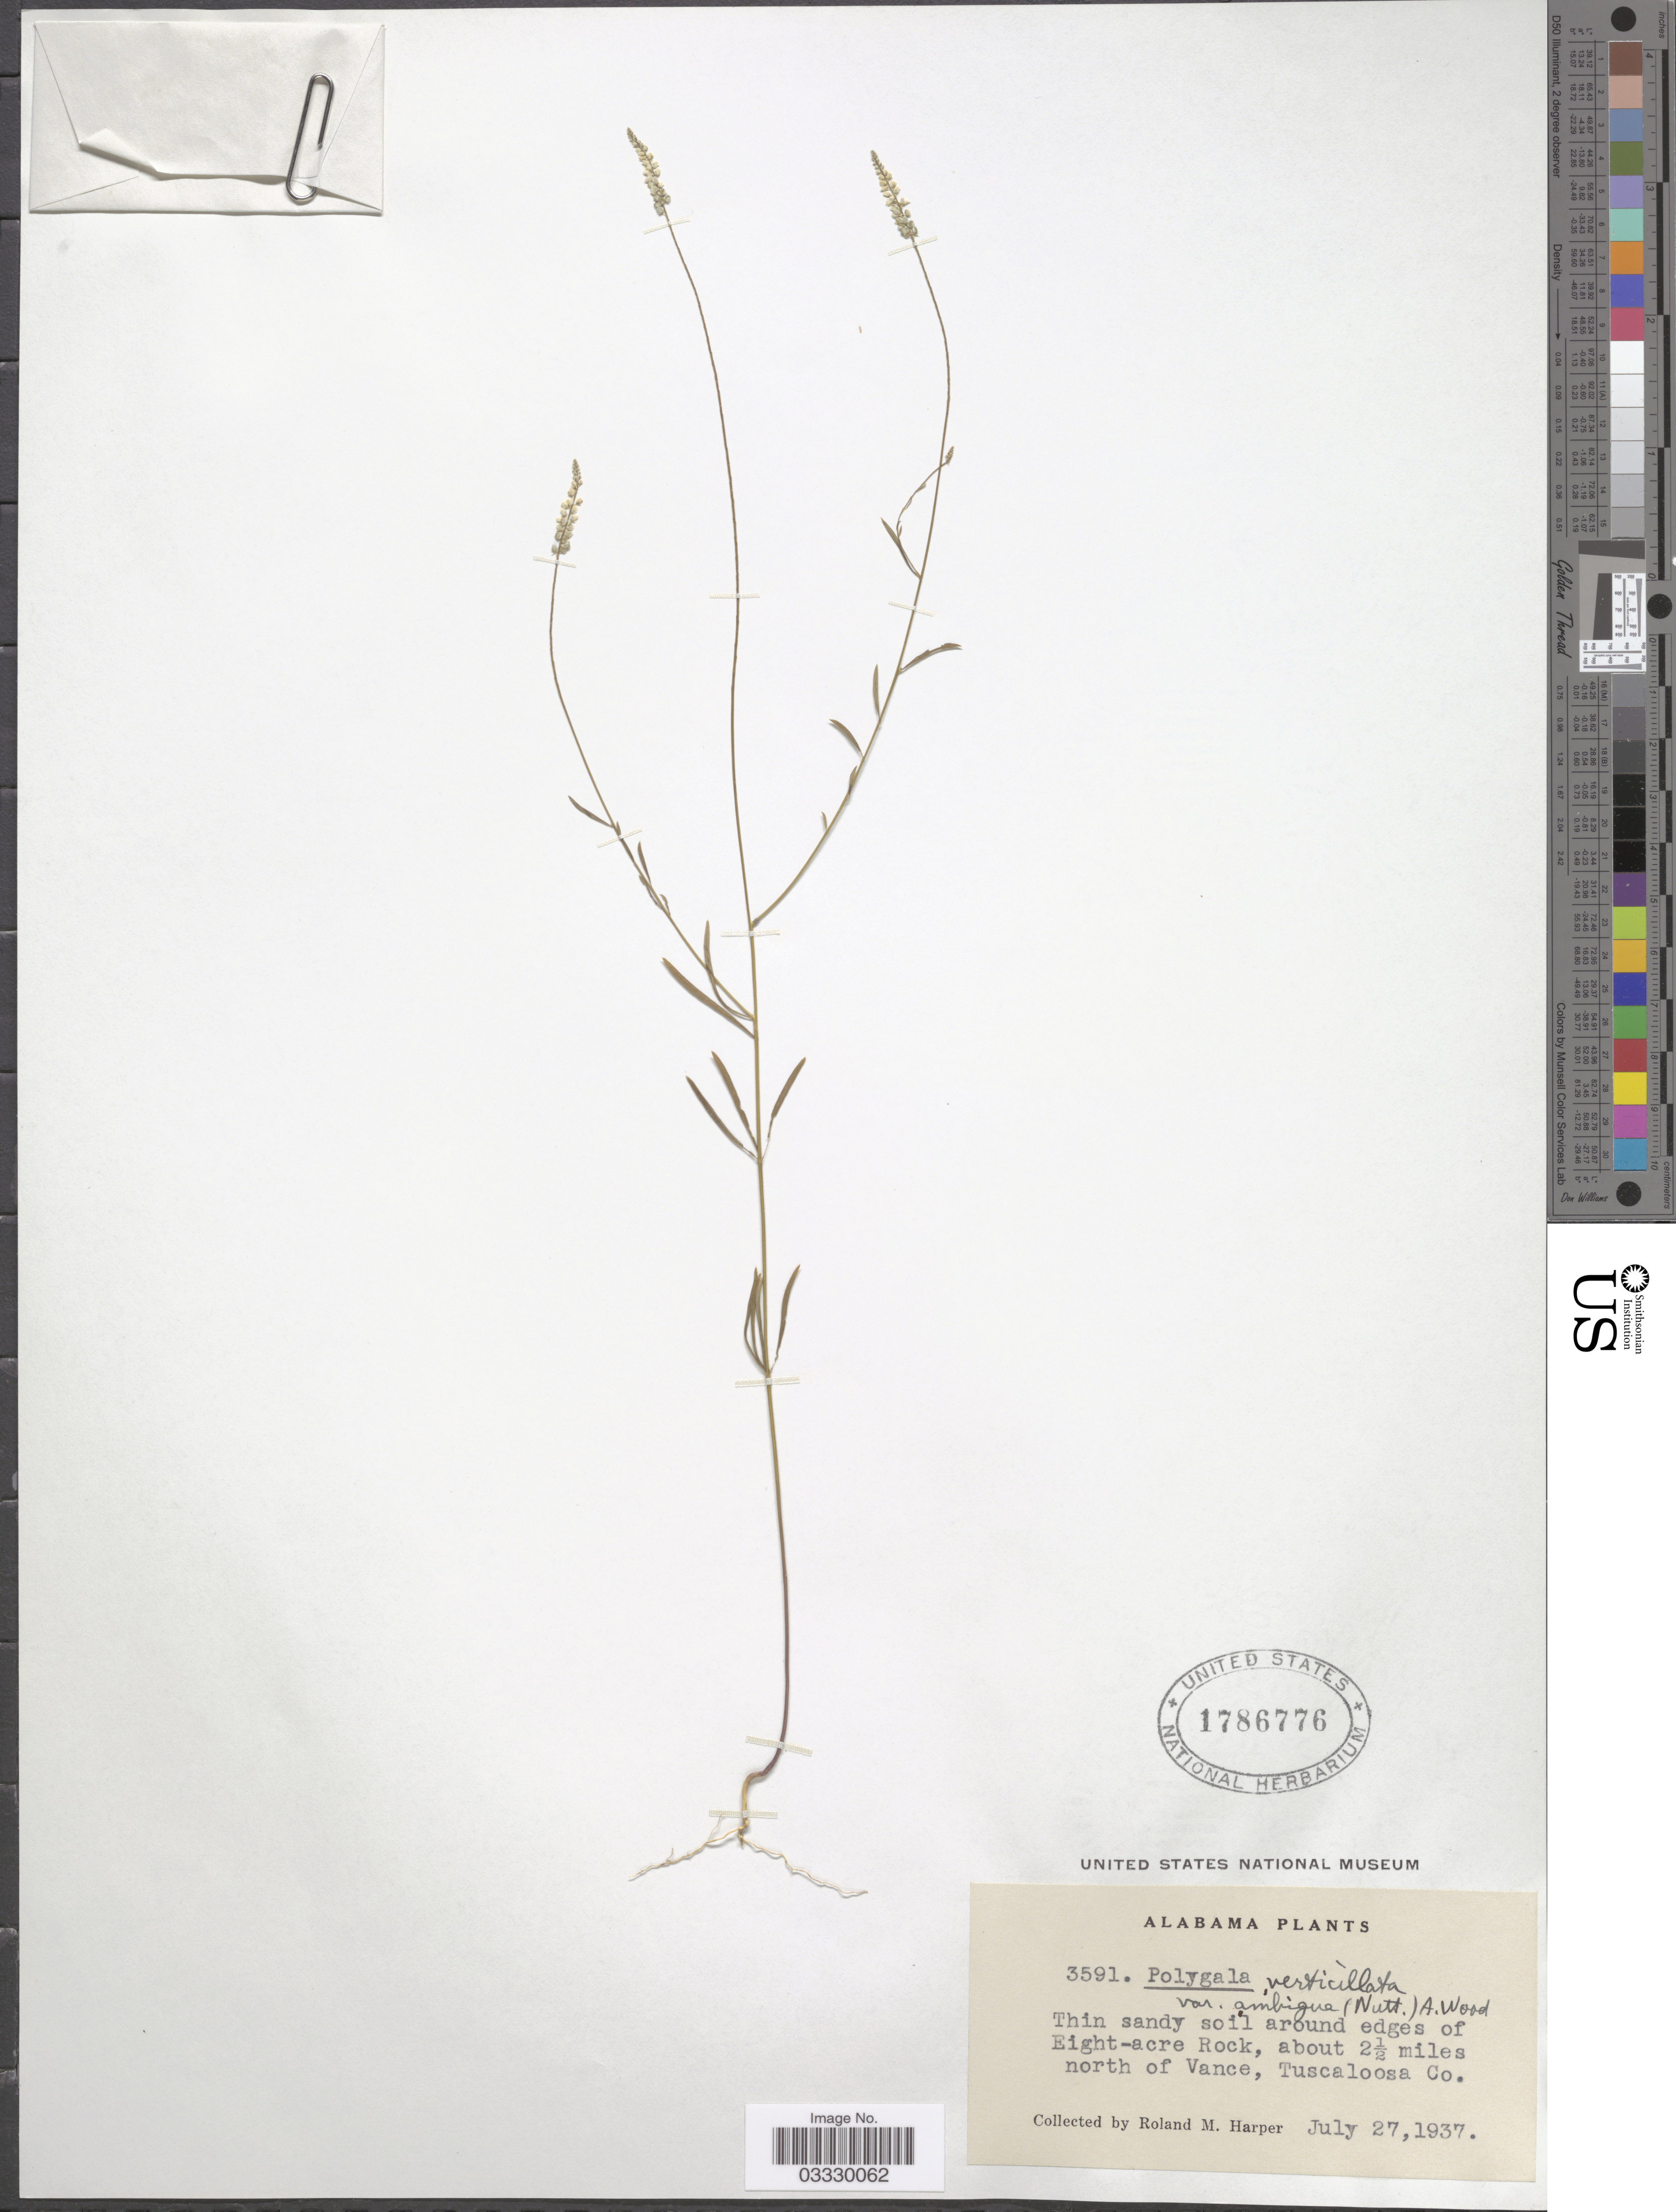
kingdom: Plantae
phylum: Tracheophyta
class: Magnoliopsida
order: Fabales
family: Polygalaceae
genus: Polygala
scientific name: Polygala ambigua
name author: Nutt.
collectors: R. Harper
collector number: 3591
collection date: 1937-07-27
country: United States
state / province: Alabama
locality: Thin sandy soil around edges of Eigh-acre Rock, about 2½ miles north of Vance, Tuscaloosa Co.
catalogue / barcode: US 1786776